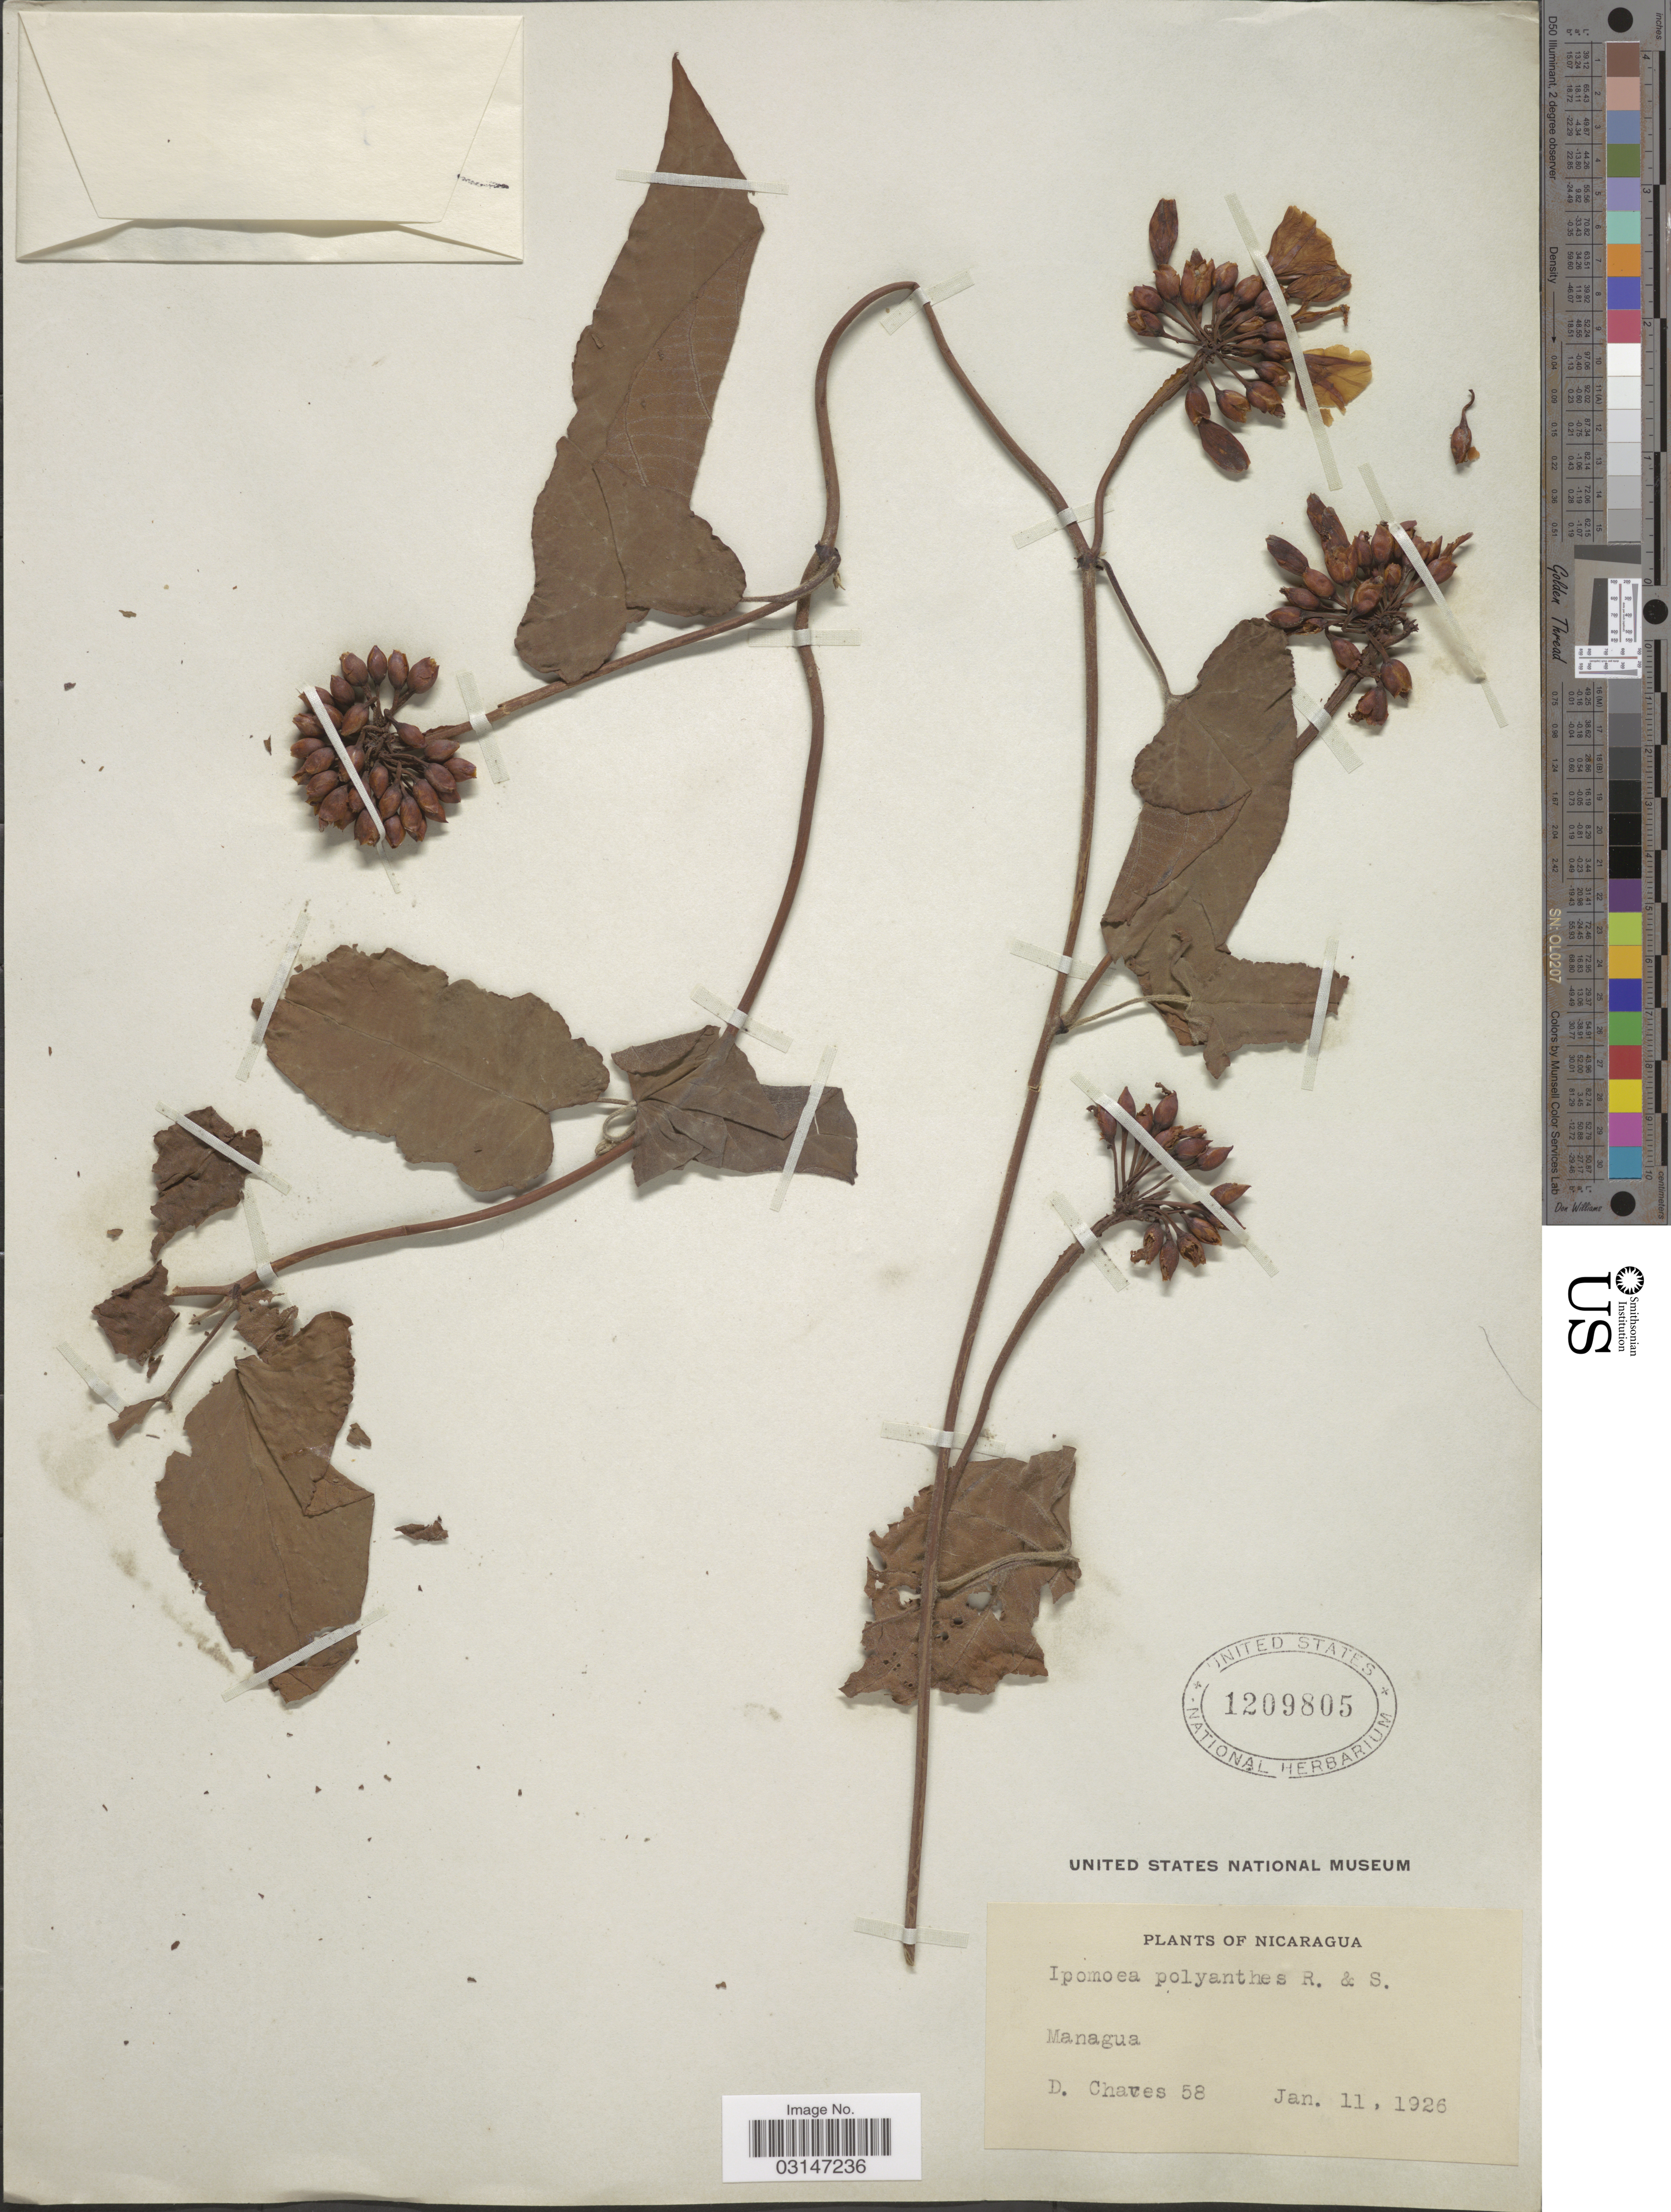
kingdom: Plantae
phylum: Tracheophyta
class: Magnoliopsida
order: Solanales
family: Convolvulaceae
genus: Camonea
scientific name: Camonea umbellata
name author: (L.) A. R. Simões & Staples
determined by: Strong, Mark T., (BOT), Smithsonian Institution - National Museum of Natural History (UNITED STATES)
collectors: D. Chaves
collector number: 58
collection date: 1926-01-11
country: Nicaragua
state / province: Managua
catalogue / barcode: US 1209805